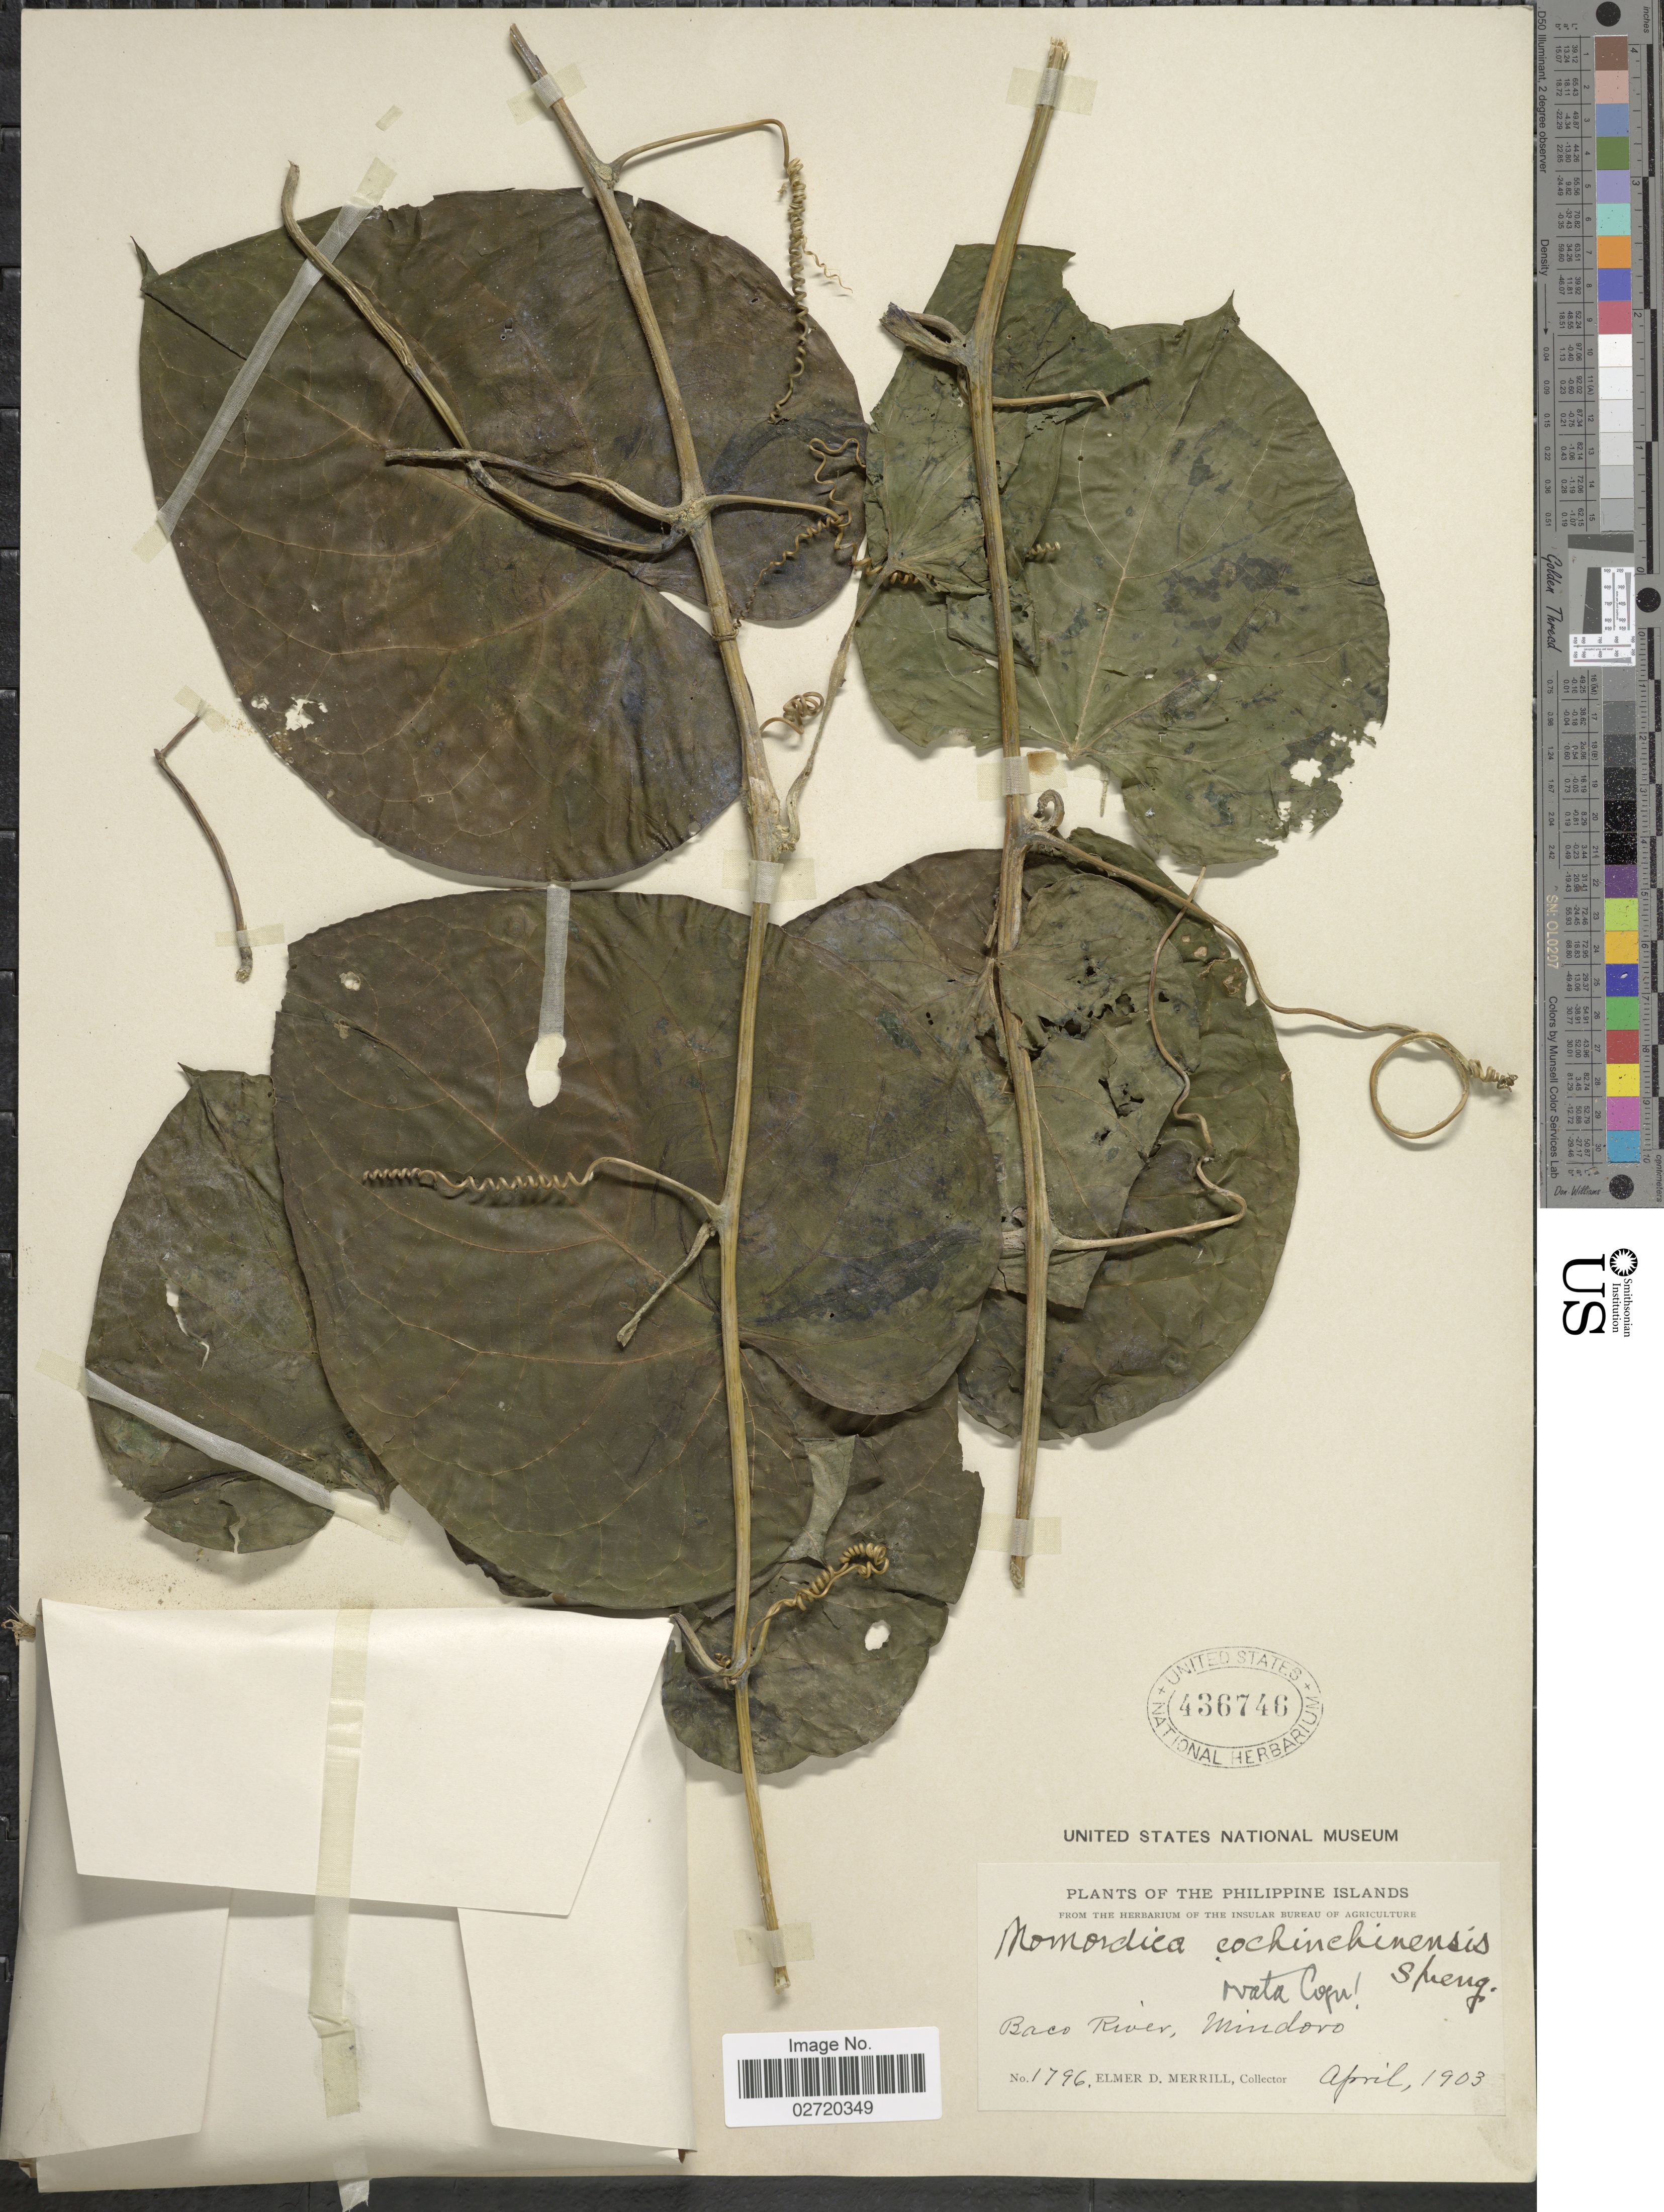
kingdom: Plantae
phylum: Tracheophyta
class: Magnoliopsida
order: Cucurbitales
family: Cucurbitaceae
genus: Momordica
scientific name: Momordica ovata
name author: Cogn.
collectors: E. D. Merrill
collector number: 1796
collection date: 1903-04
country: Philippines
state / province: Mimaropa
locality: Baco River, Mindoro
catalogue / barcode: US 436746